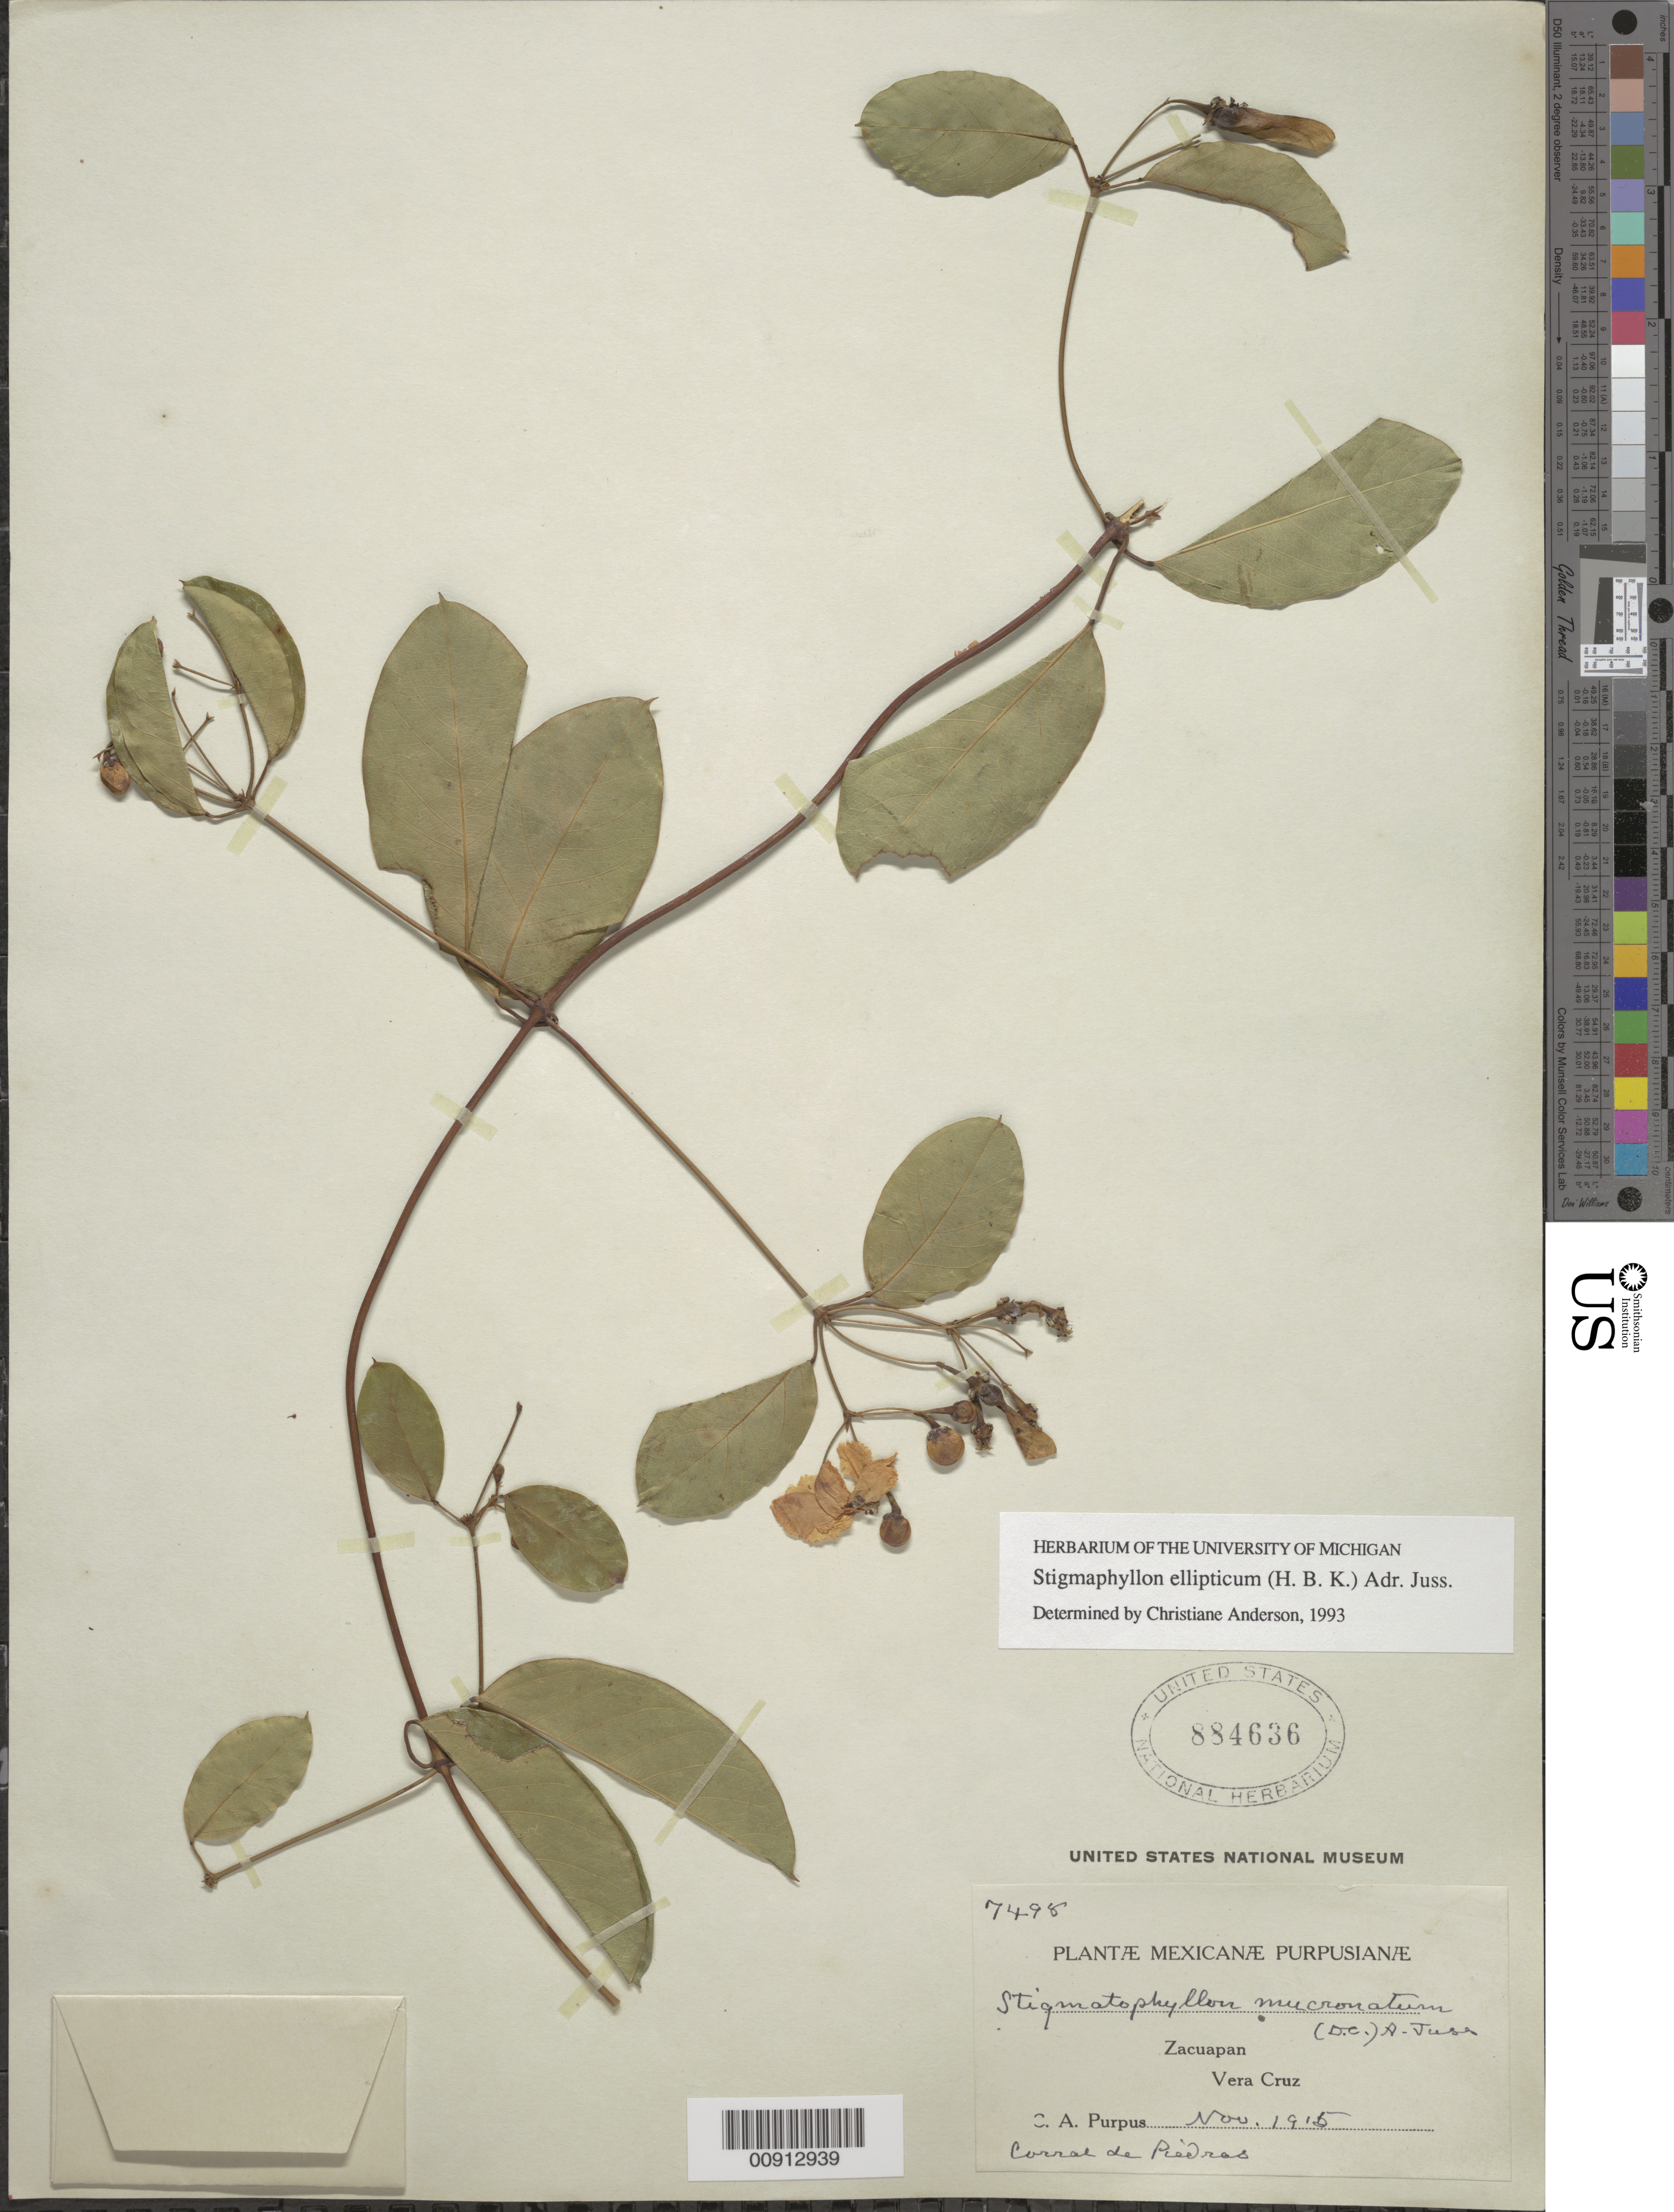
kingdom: Plantae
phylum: Tracheophyta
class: Magnoliopsida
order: Malpighiales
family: Malpighiaceae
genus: Stigmaphyllon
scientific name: Stigmaphyllon ellipticum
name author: (Kunth) A. Juss.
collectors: C. A. Purpus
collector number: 7498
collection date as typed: Nov 1915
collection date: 1915-11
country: Mexico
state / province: Veracruz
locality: Corral de Piedras, Zacuapan, Veracruz.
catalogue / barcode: US 884636